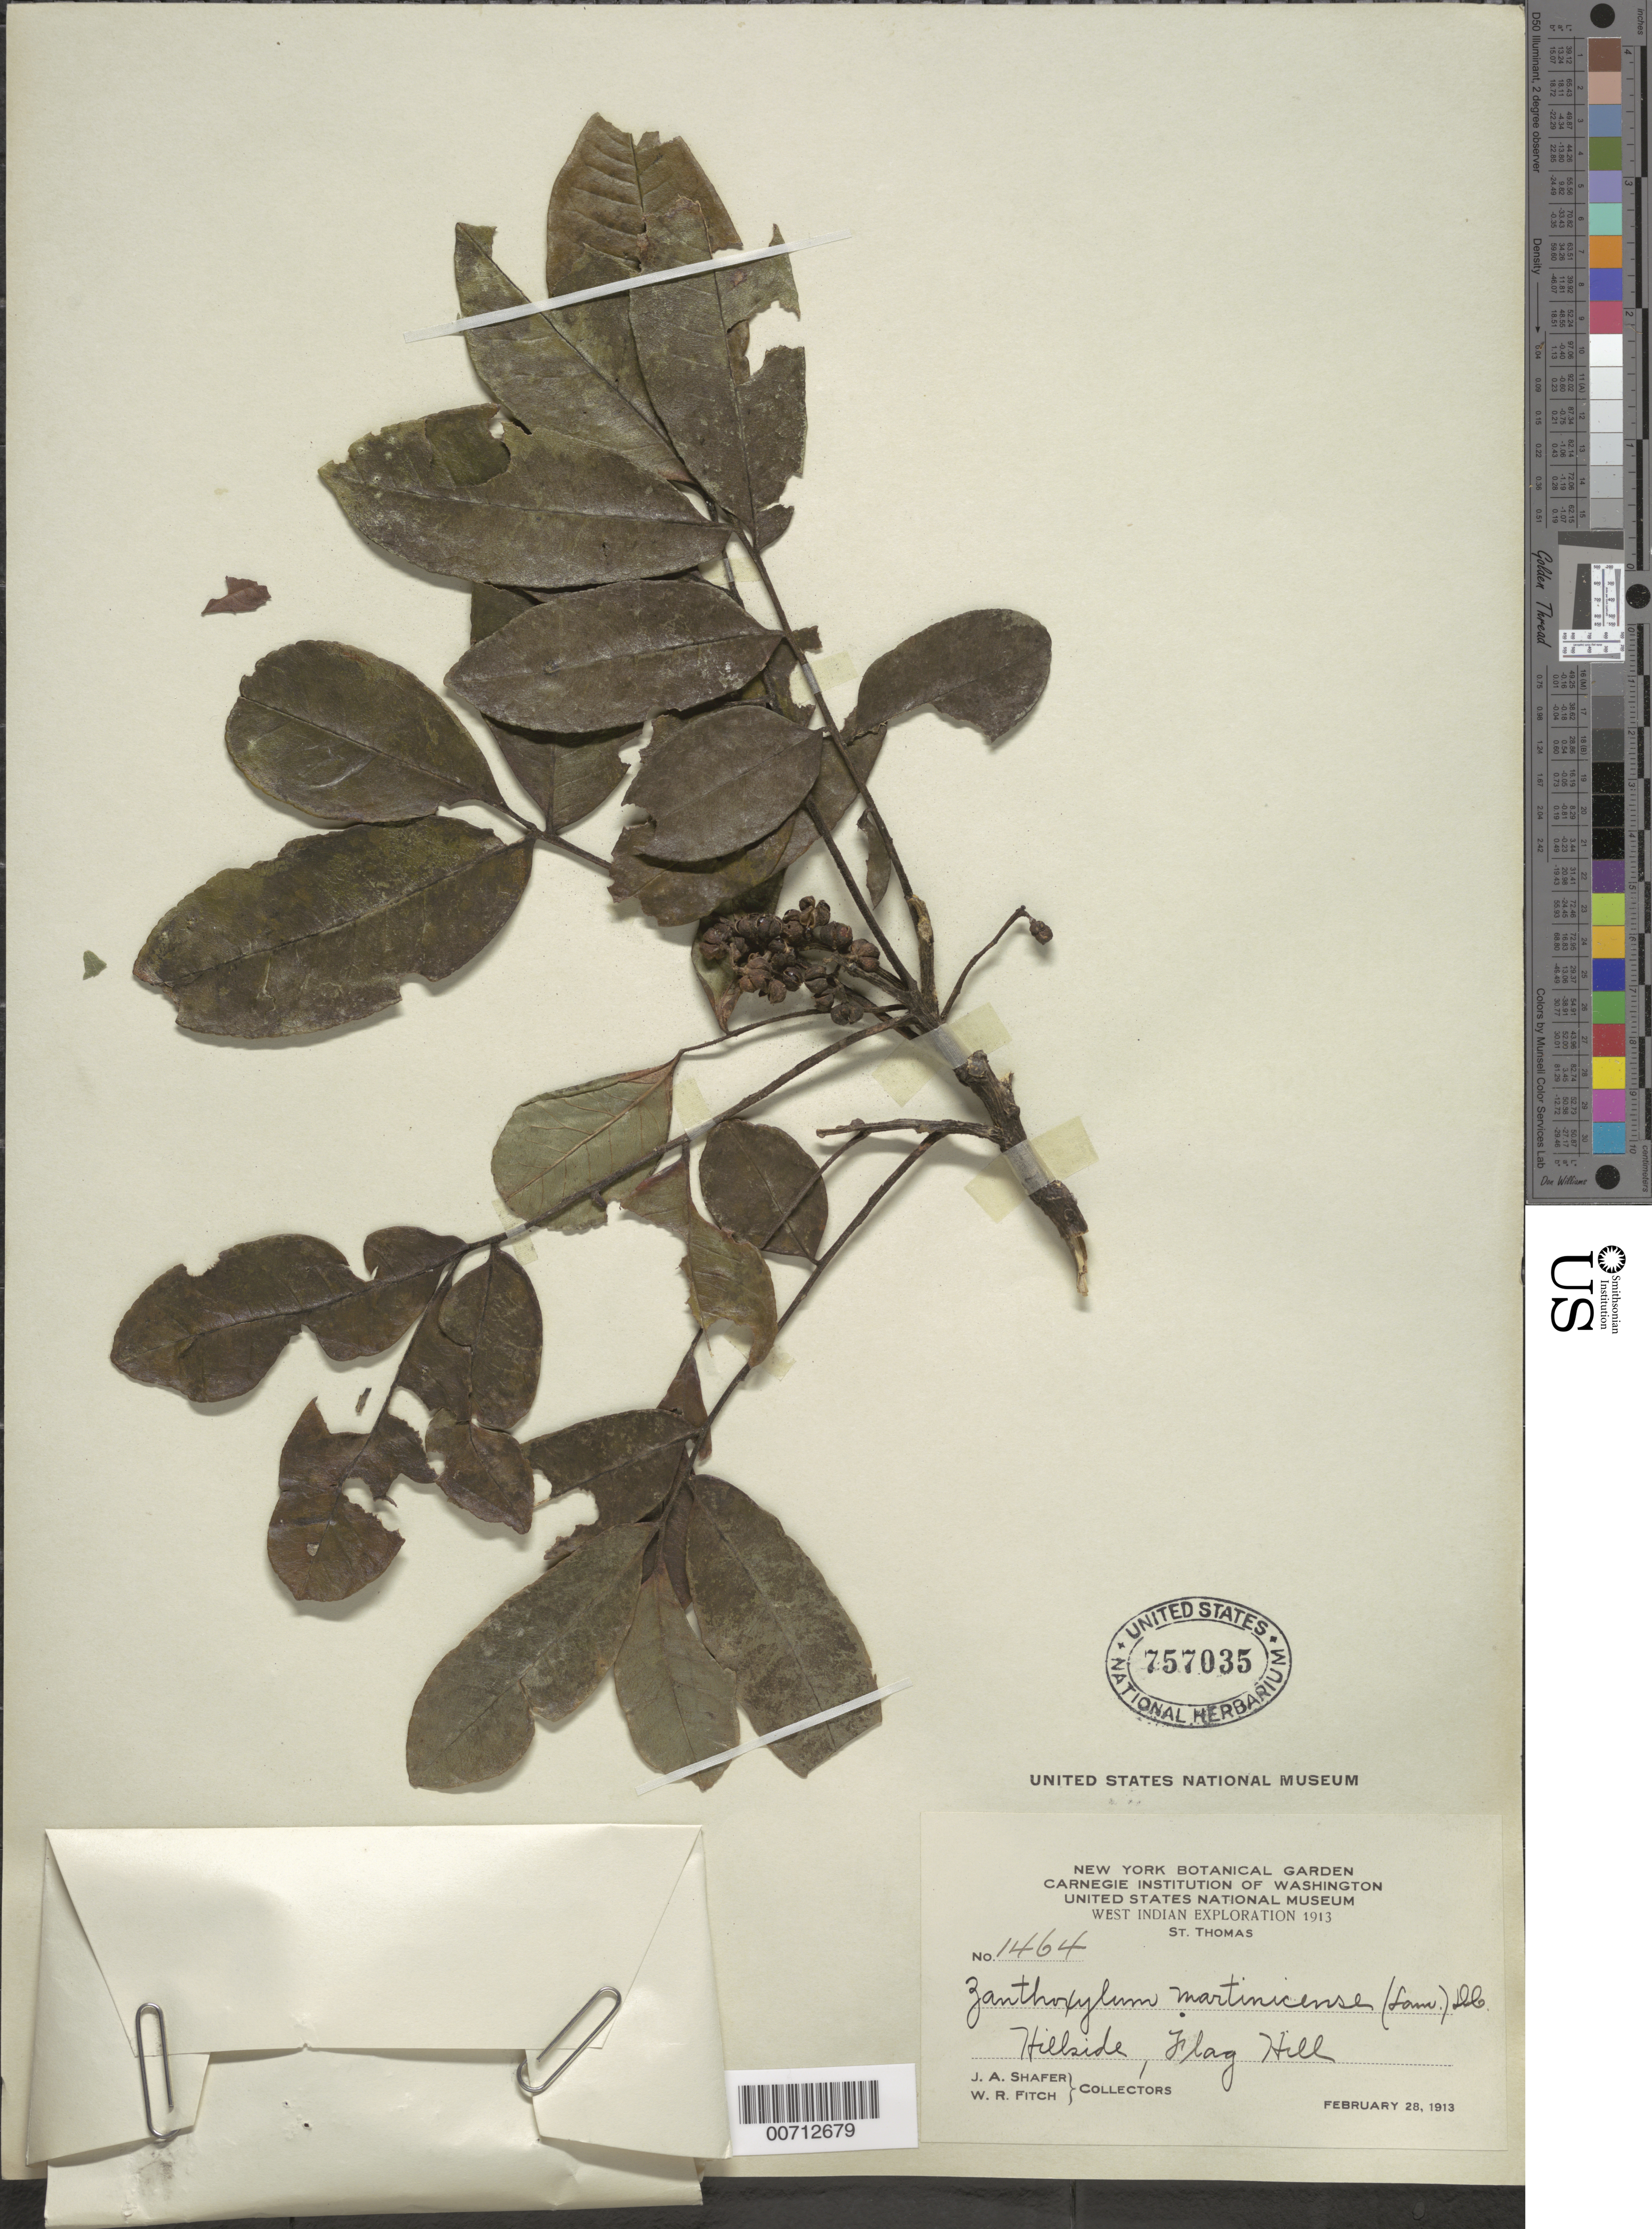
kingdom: Plantae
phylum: Tracheophyta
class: Magnoliopsida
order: Sapindales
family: Rutaceae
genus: Zanthoxylum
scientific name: Zanthoxylum martinicense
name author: (Lam.) DC.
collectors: J. A. Shafer & W. R. Fitch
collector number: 1464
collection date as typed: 28 Feb 1913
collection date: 1913-02-28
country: U.S. Virgin Islands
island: St. Thomas Island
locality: Flag Hill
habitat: Hillside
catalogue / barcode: US 757035